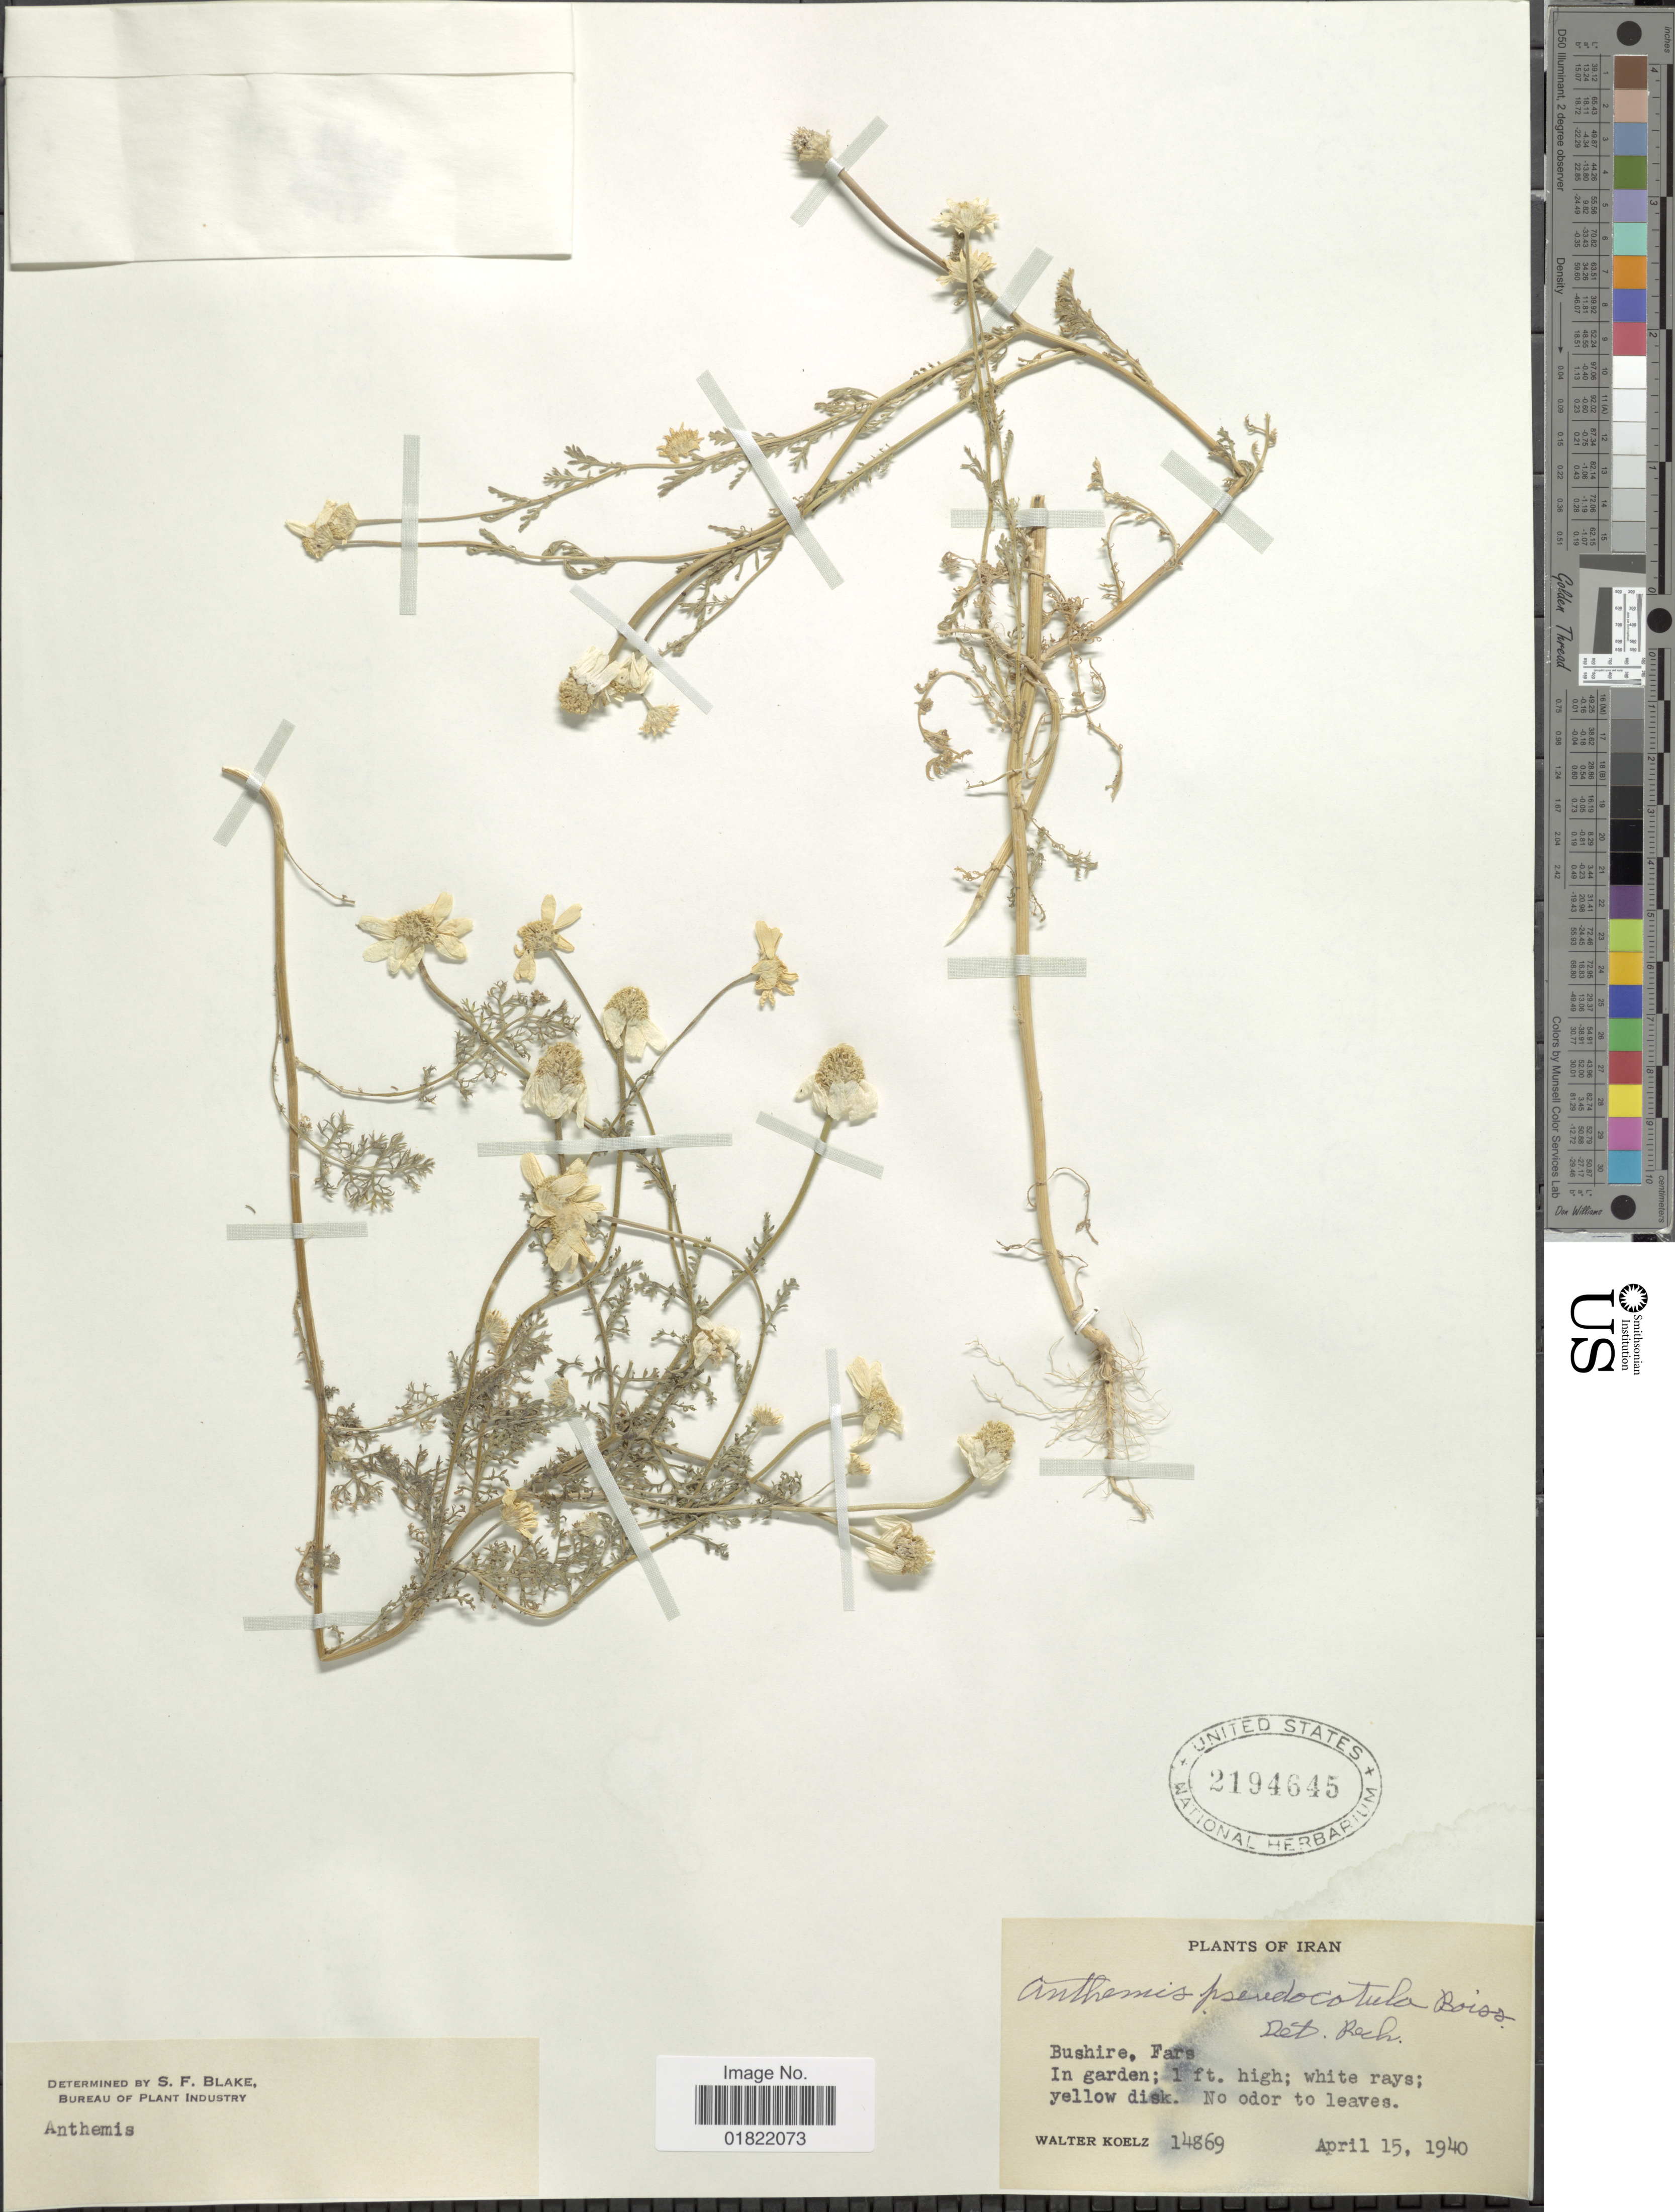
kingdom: Plantae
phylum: Tracheophyta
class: Magnoliopsida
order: Asterales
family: Asteraceae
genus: Anthemis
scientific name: Anthemis pseudocotula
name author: Boiss.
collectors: W. N. Koelz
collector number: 14869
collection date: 1940-04-15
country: Iran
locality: Bushire, Fars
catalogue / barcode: US 2194645